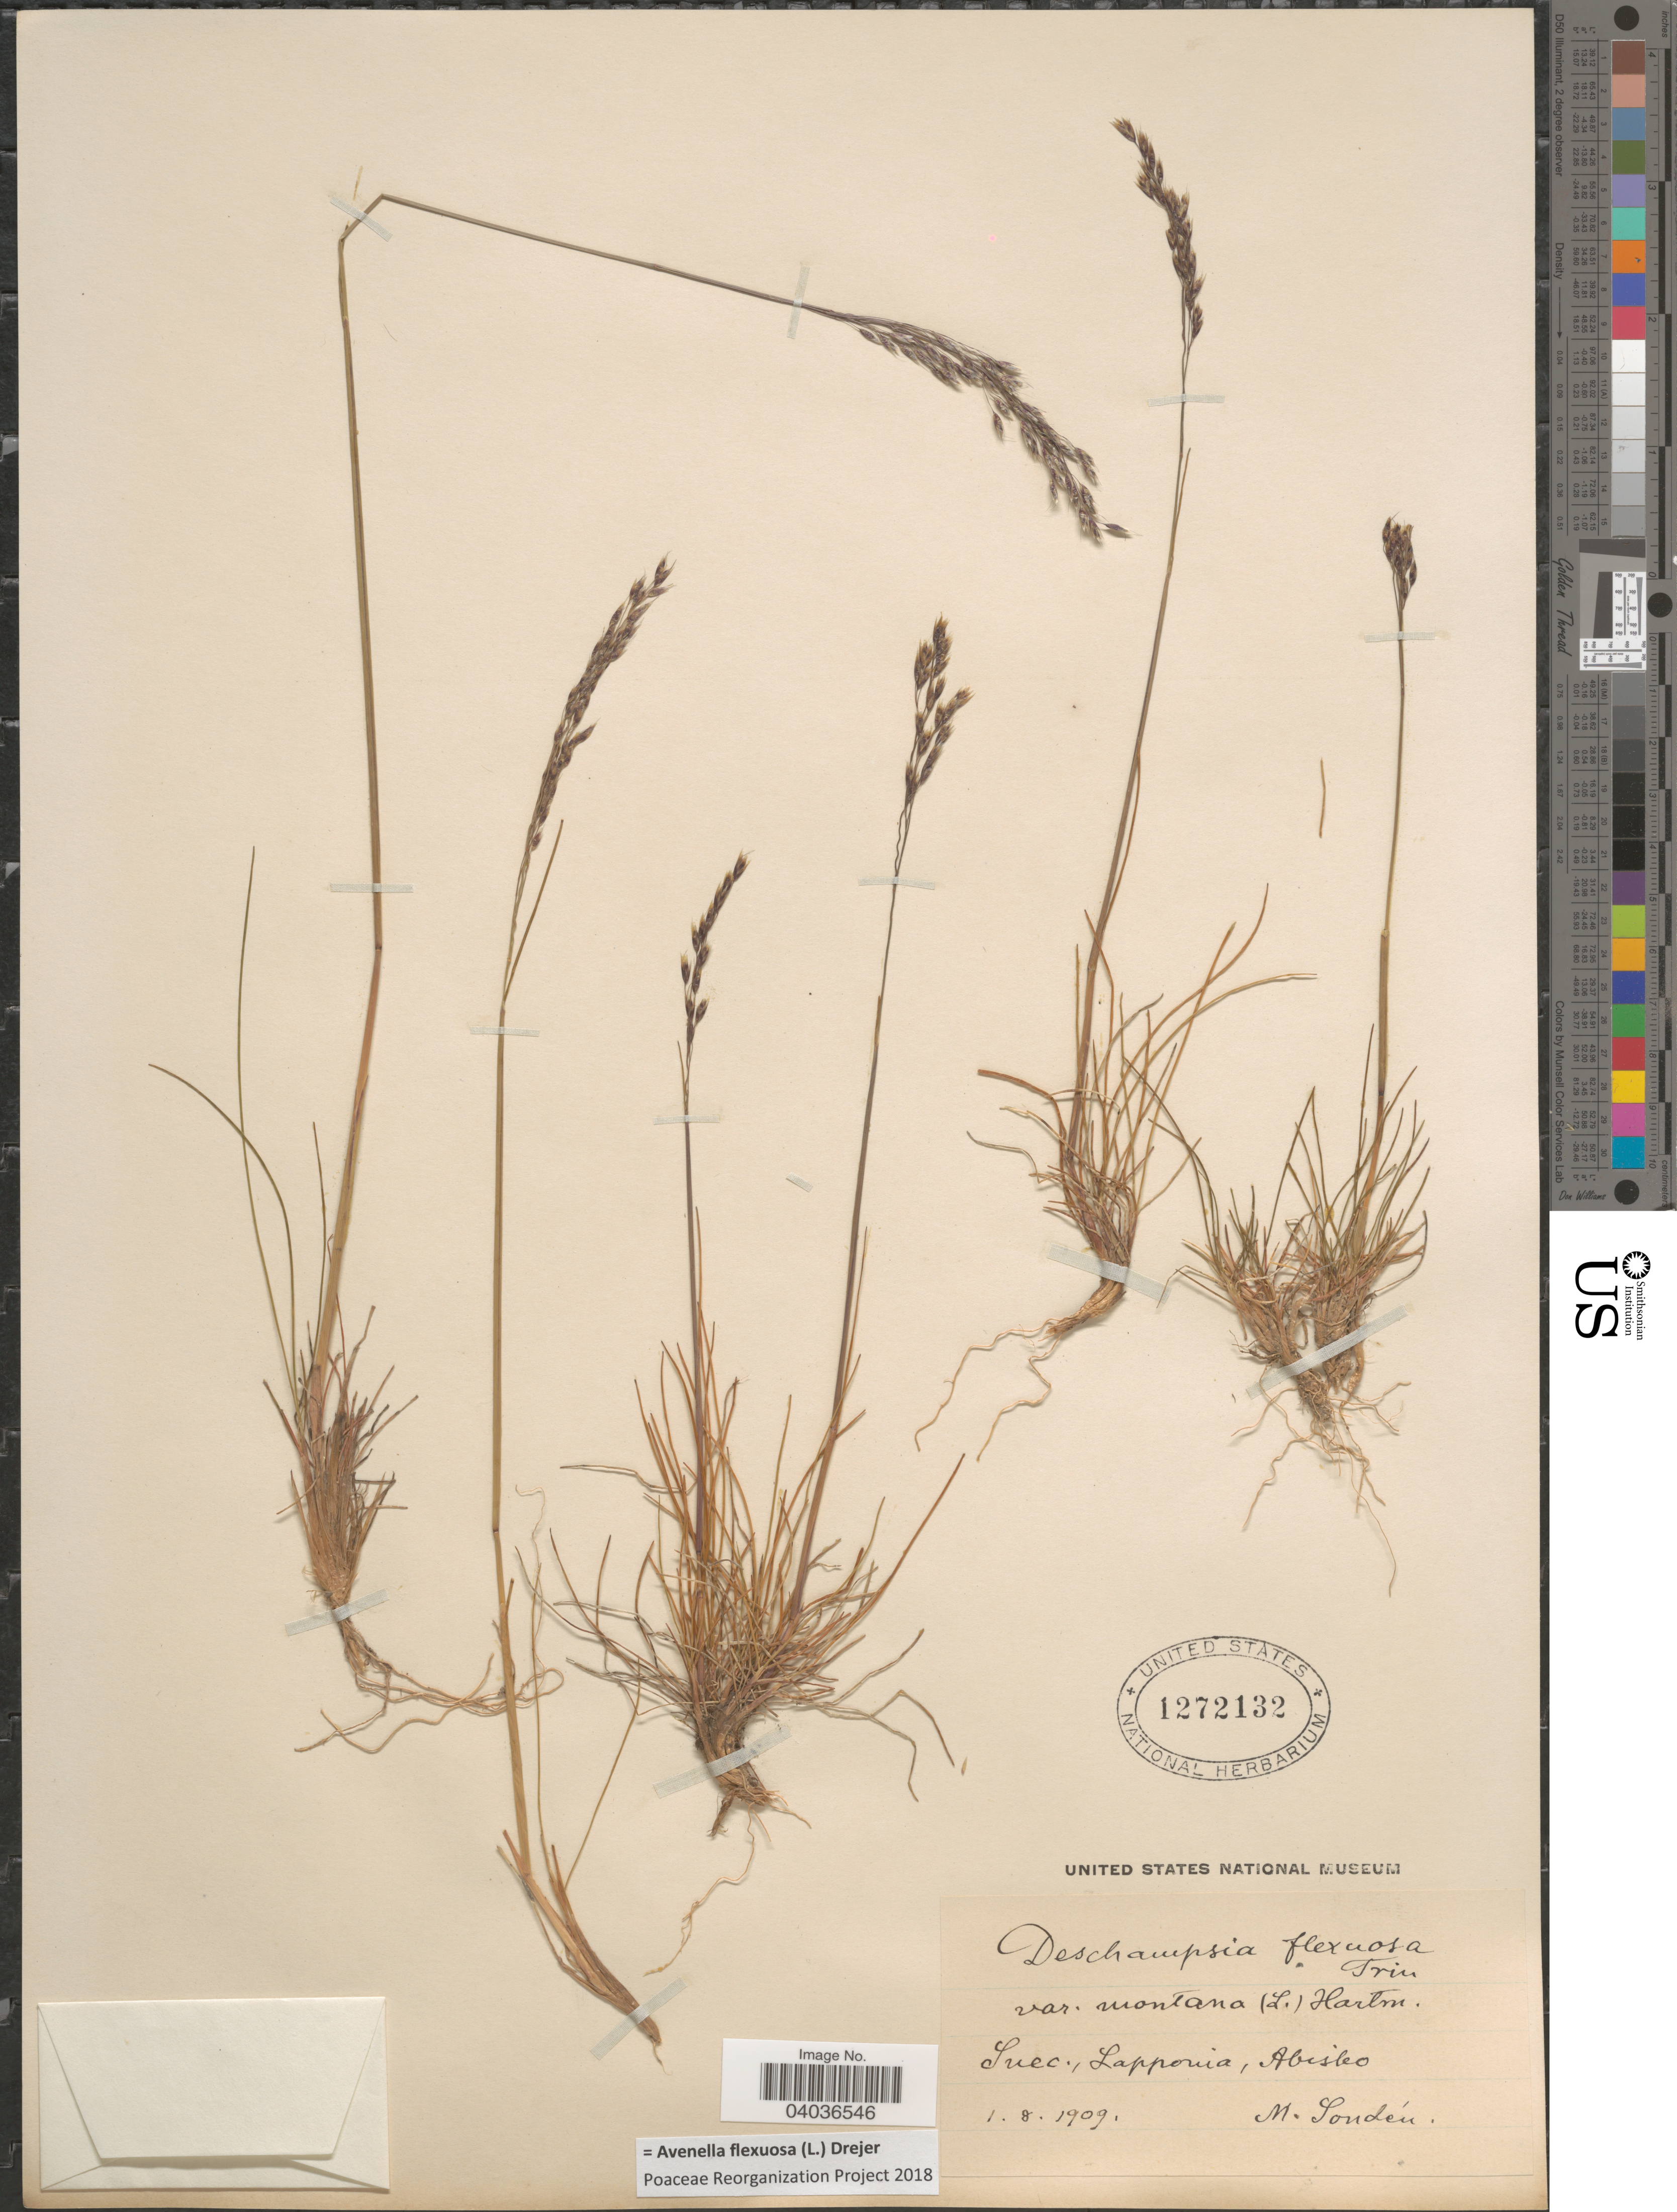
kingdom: Plantae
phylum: Tracheophyta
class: Liliopsida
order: Poales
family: Poaceae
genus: Avenella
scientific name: Avenella flexuosa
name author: (L.) Drejer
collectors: M. Sondén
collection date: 1909-08-01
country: Sweden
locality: Suec., lapponia, Abisbo.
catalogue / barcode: US 1272132